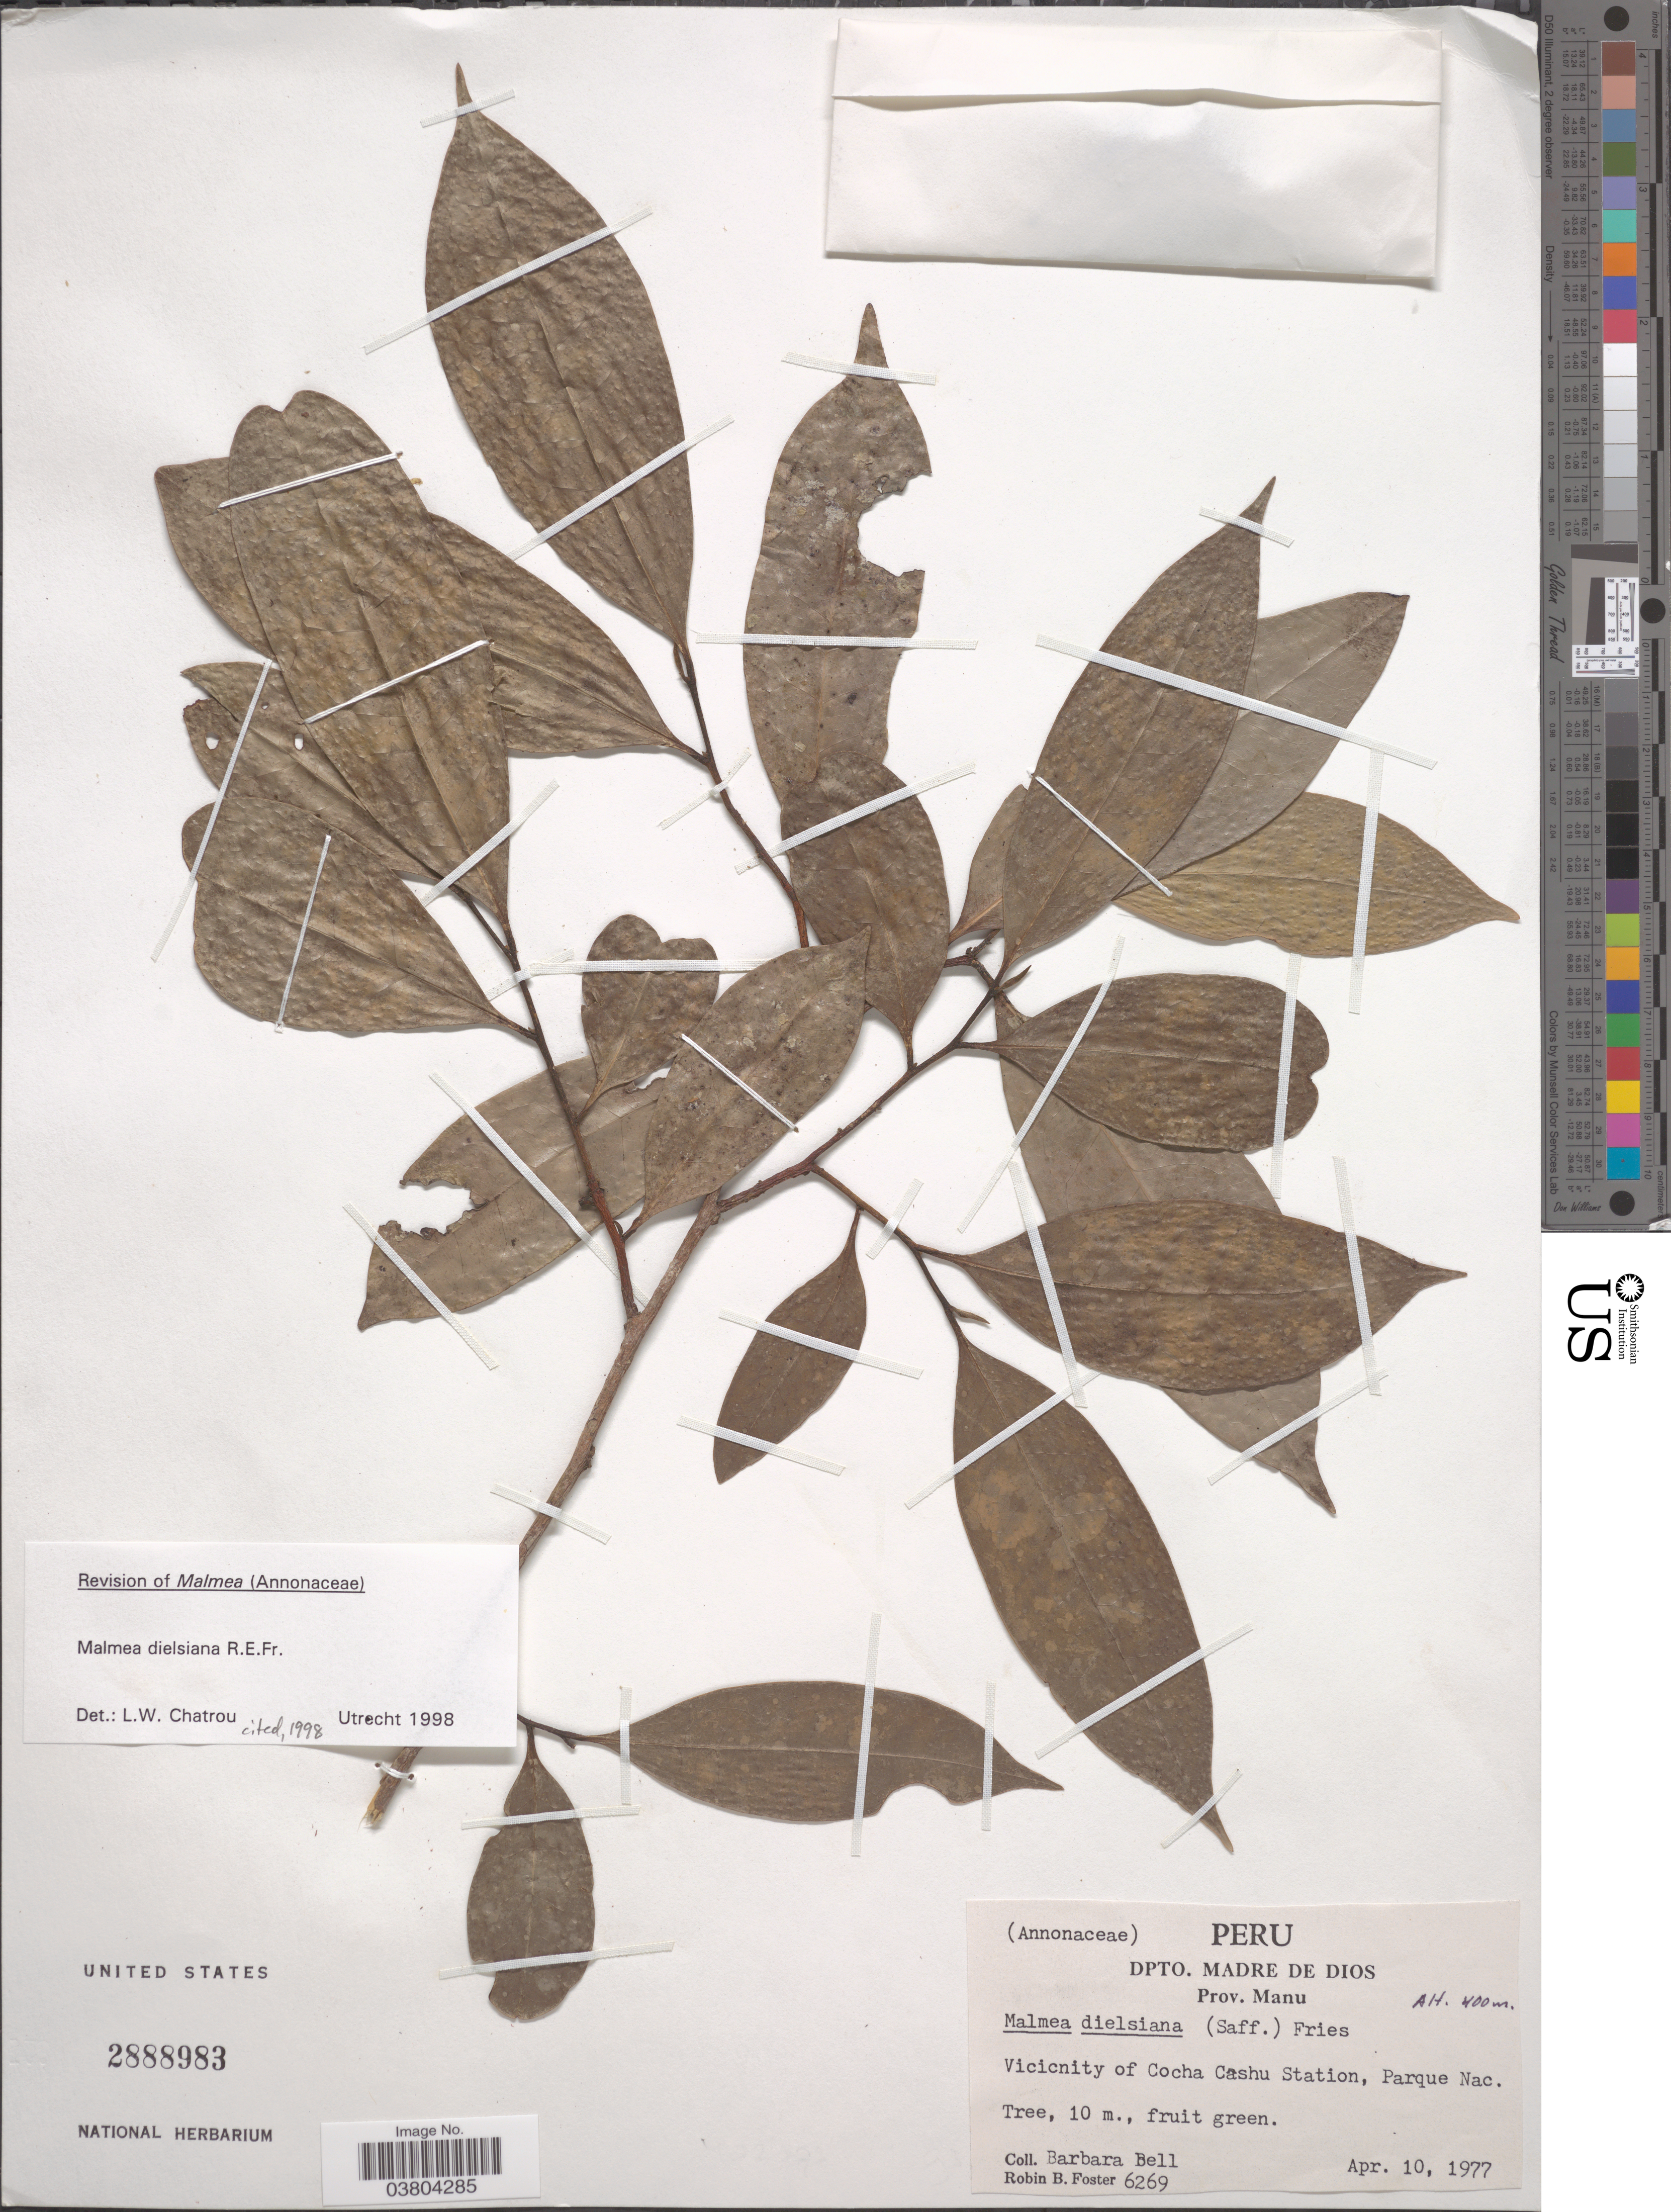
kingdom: Plantae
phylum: Tracheophyta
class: Magnoliopsida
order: Magnoliales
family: Annonaceae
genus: Malmea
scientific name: Malmea dielsiana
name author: (Saff. ex Diels) R.E. Fr.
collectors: B. Bell & R. B. Foster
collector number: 6269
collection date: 1977-04-10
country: Peru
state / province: Madre de Dios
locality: Dpto. Madre de Dios. Prov. Manu. Vicinity of Cocha Cashu Station, Parque Nac.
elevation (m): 400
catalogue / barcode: US 2888983